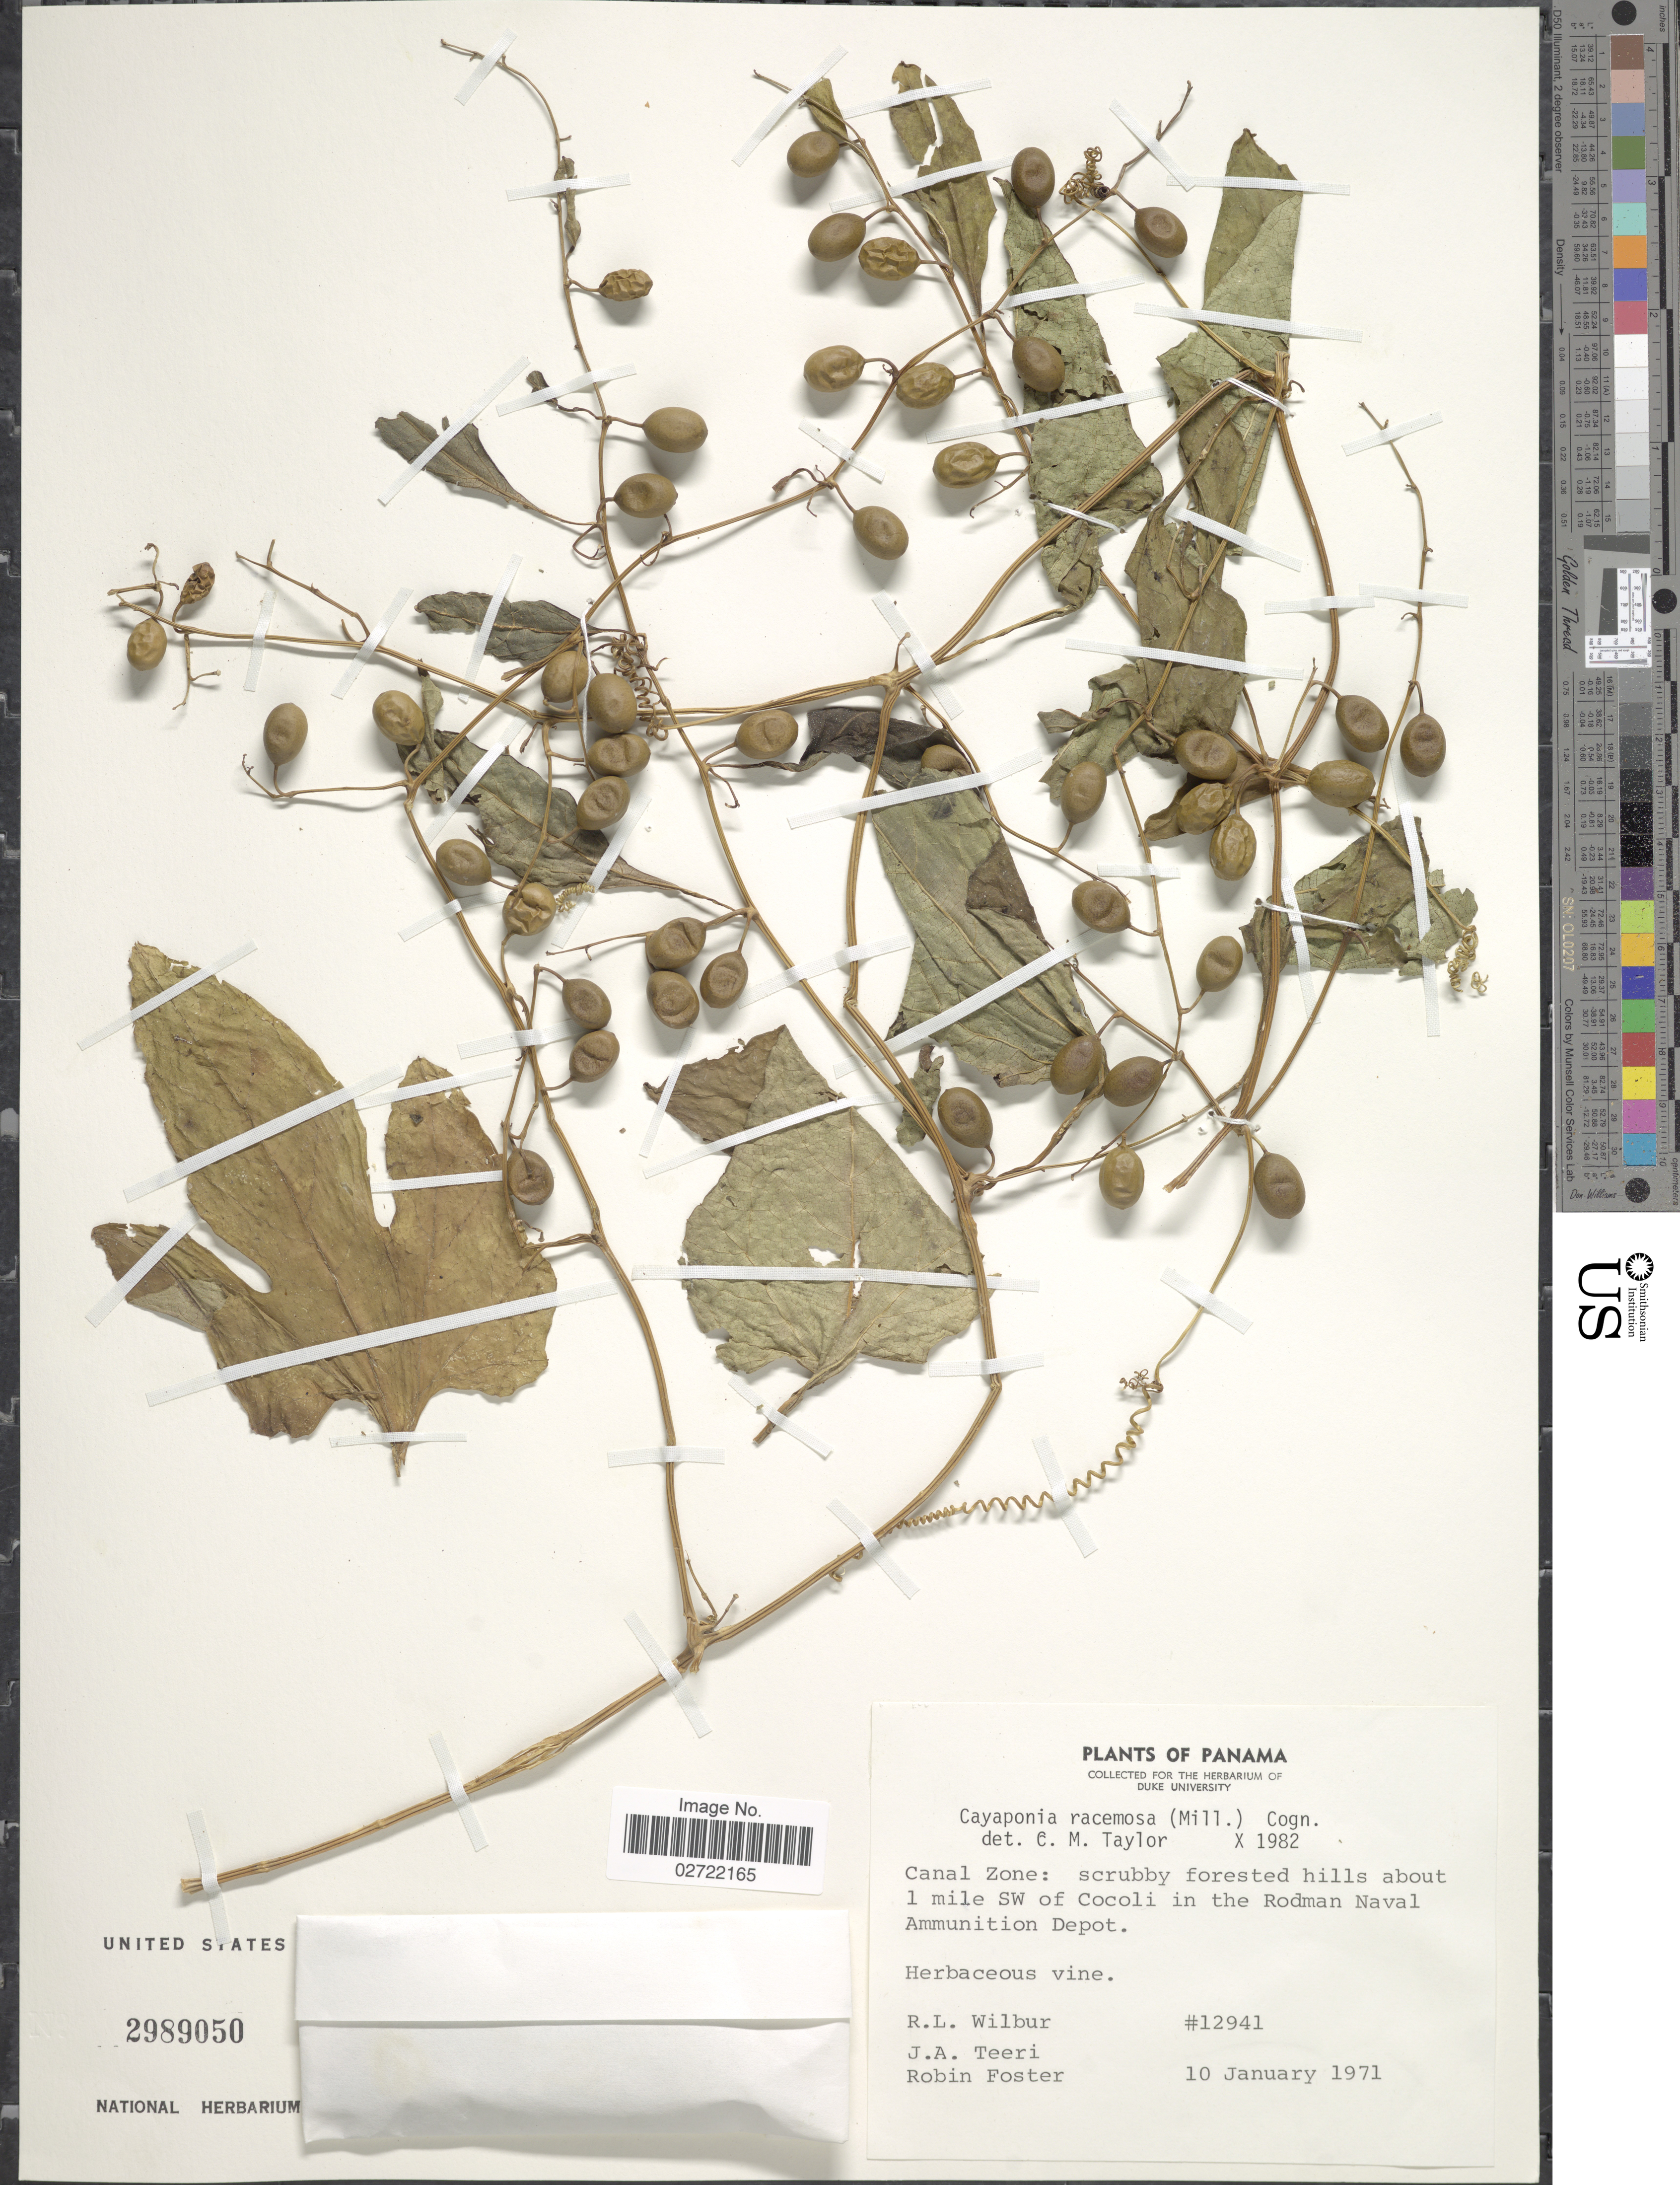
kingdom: Plantae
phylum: Tracheophyta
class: Magnoliopsida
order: Cucurbitales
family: Cucurbitaceae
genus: Cayaponia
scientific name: Cayaponia racemosa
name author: (Mill.) Cogn.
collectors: R. L. Wilbur, J. Teeri & R. B. Foster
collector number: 12941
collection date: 1971-01-10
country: Panama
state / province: Panamá Oeste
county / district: Canal Zone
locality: scrubby forested hills about 1 mile SW of Cocoli in the Rodman Naval Ammunition Depot.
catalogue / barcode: US 2989050